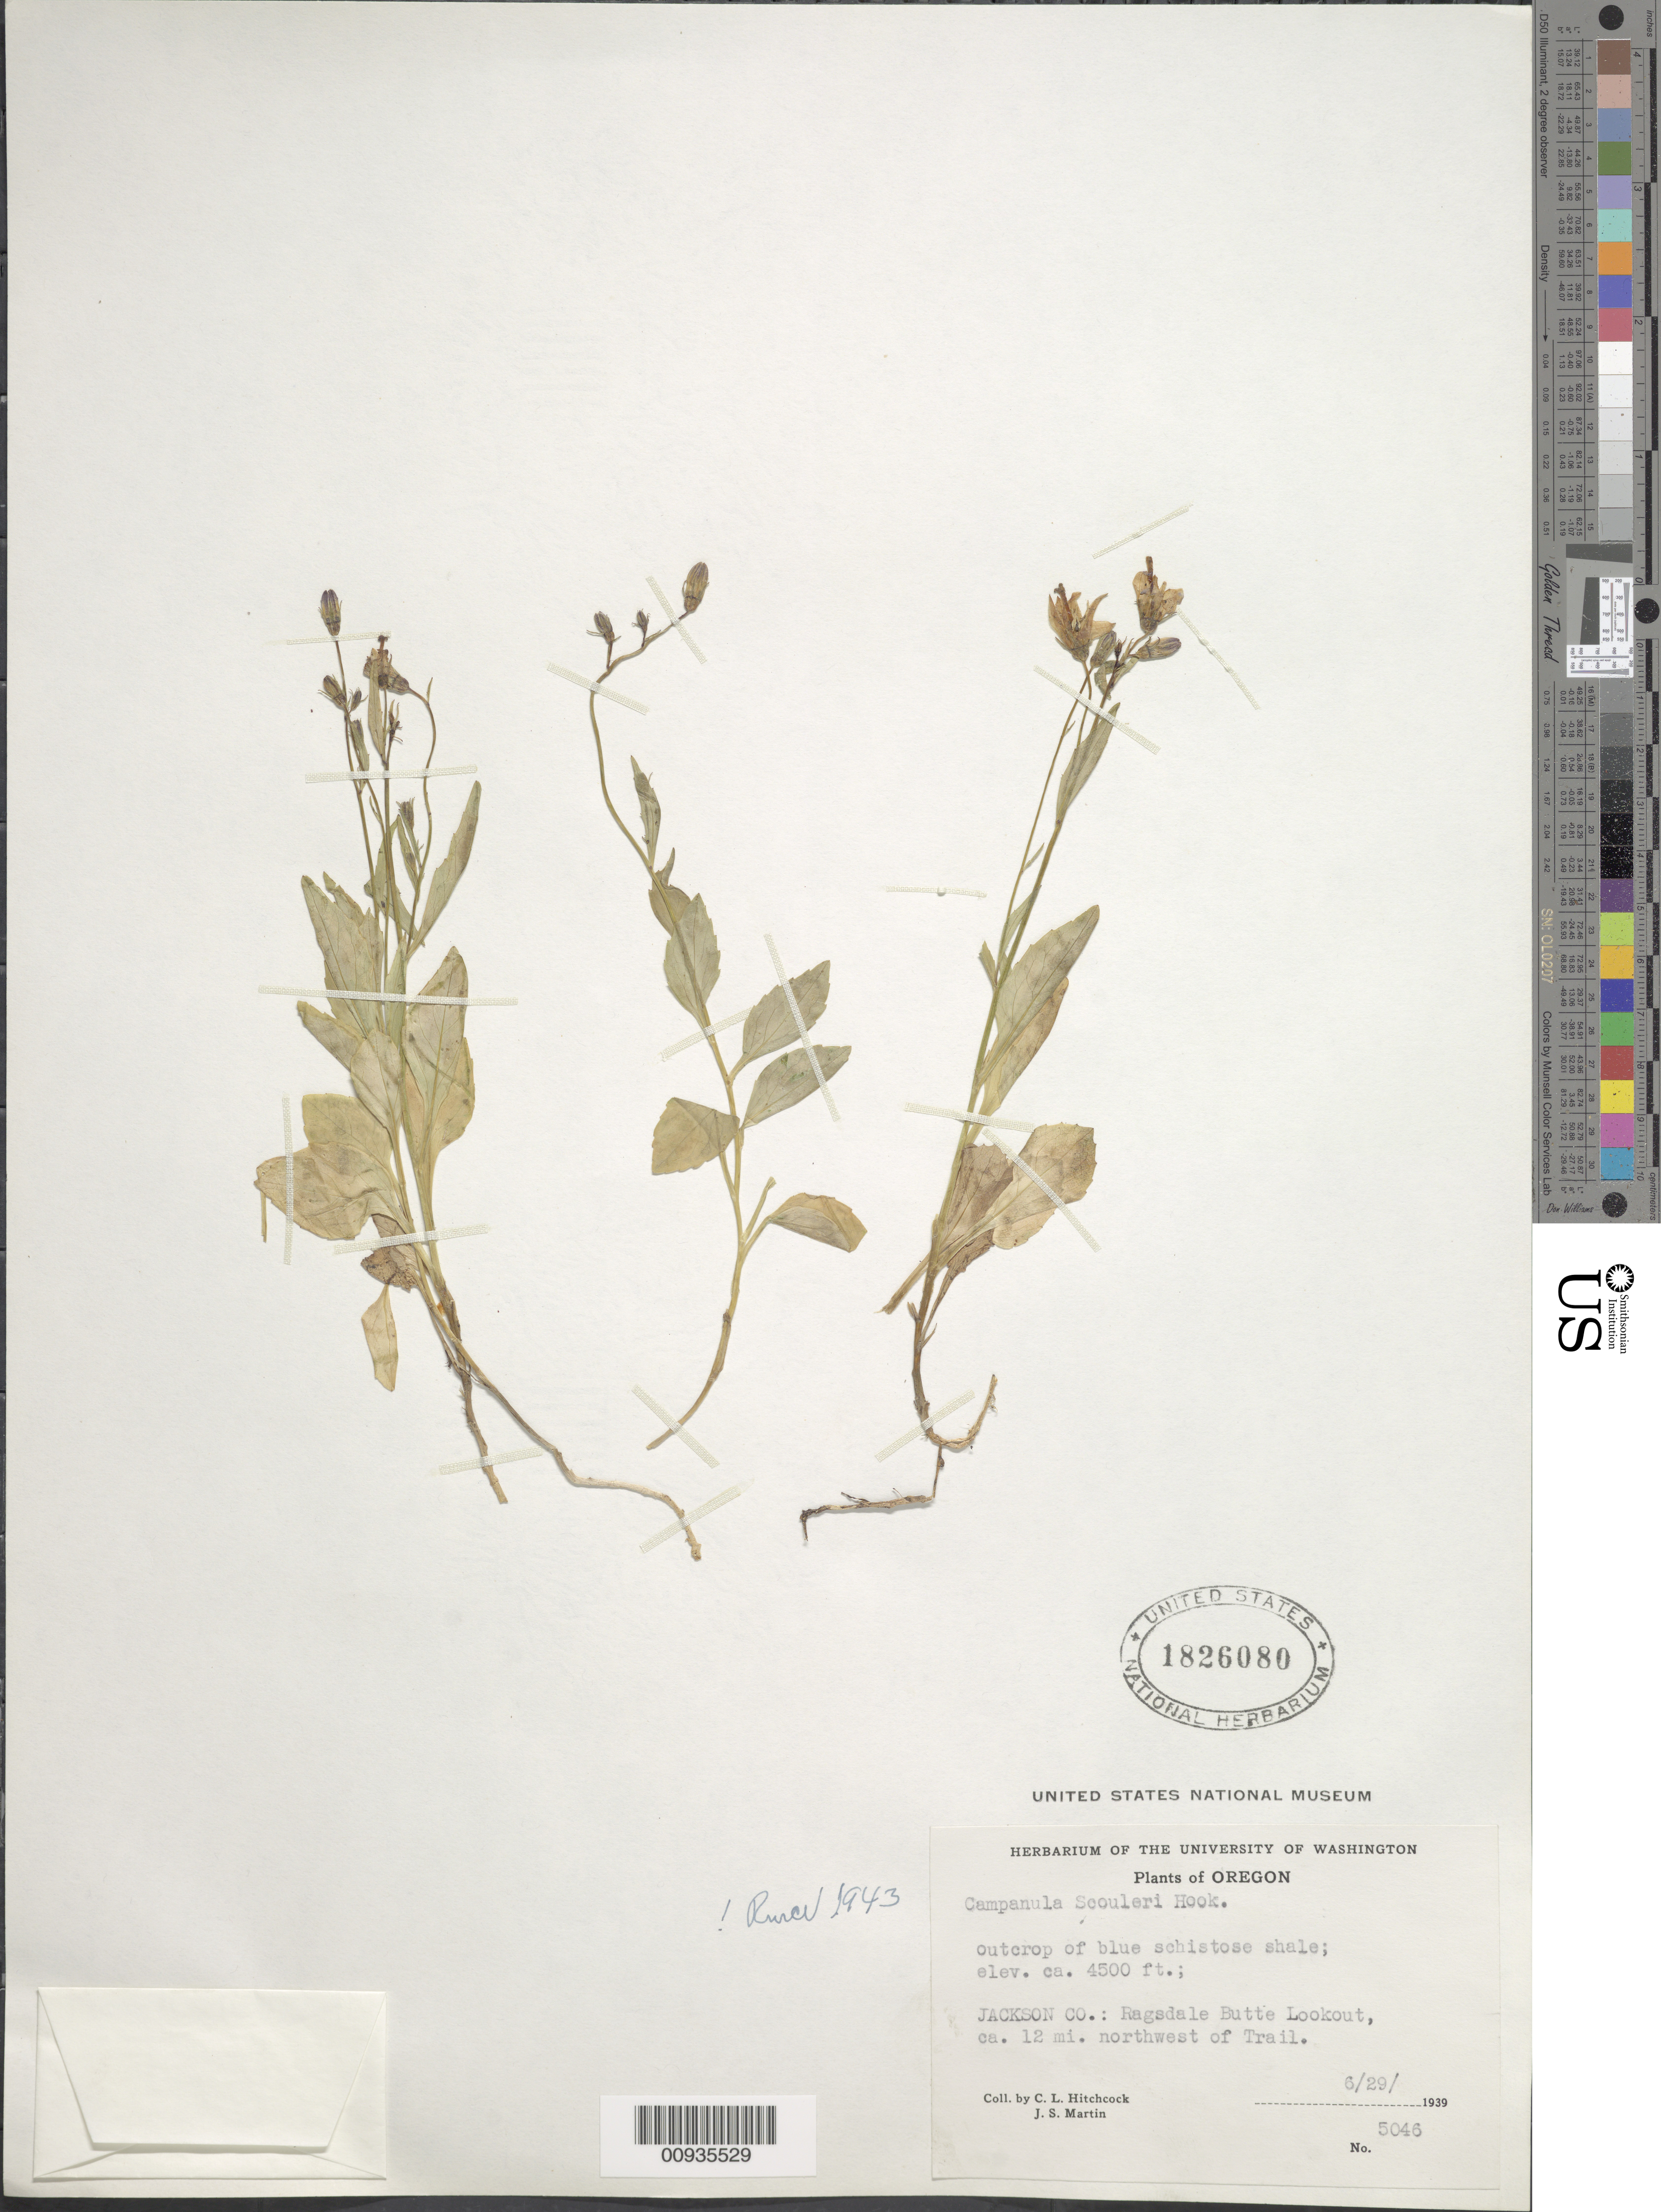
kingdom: Plantae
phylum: Tracheophyta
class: Magnoliopsida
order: Asterales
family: Campanulaceae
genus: Campanula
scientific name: Campanula scouleri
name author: Hook.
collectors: C. L. Hitchcock & J. S. Martin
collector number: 5046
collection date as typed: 6/29/1939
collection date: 1939-06-29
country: United States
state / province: Oregon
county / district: Jackson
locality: Ragsdale Butte Lookout, ca. 12 mi. northwest of Trail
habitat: outcrop of blue schistose shale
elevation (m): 1372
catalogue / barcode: US 1826080